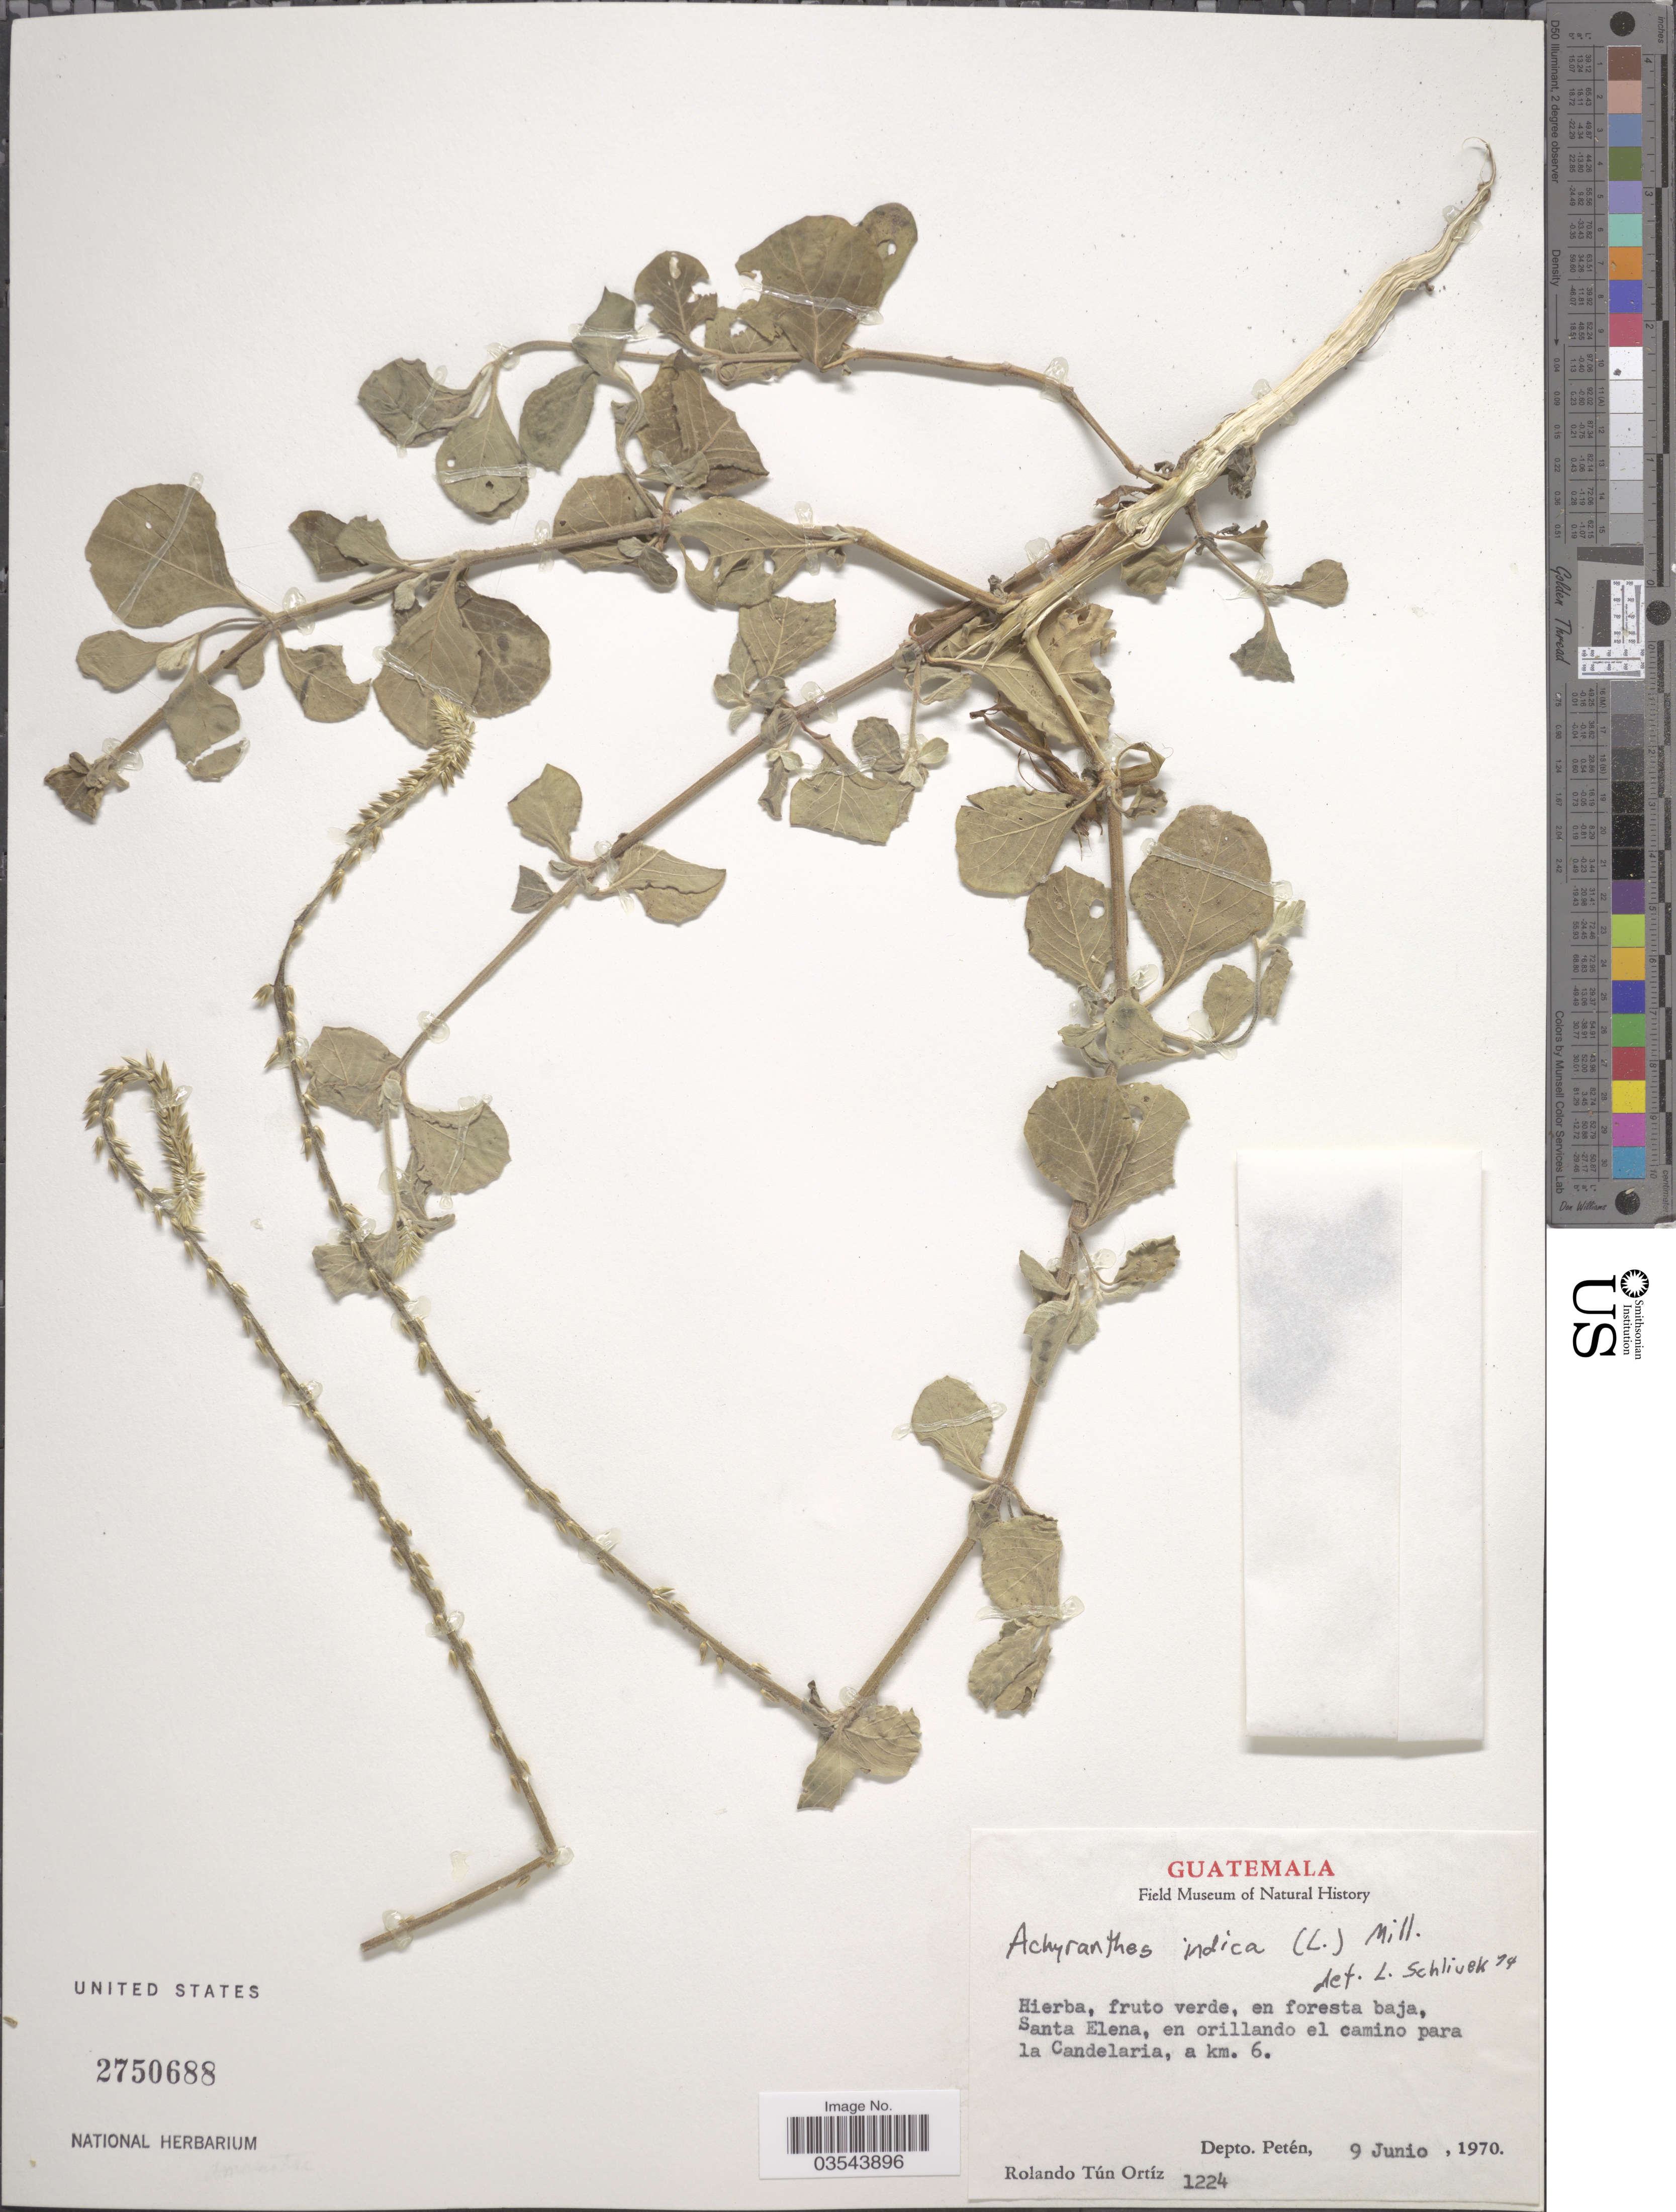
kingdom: Plantae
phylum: Tracheophyta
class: Magnoliopsida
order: Caryophyllales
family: Amaranthaceae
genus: Achyranthes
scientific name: Achyranthes indica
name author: (L.) Mill.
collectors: R. T. Ortíz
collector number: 1224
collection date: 1970-06-09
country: Guatemala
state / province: El Petén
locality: Santa Elena, en orillando el camino para la Candelaria, a km. 6. Depto. Petén.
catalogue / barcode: US 2750688